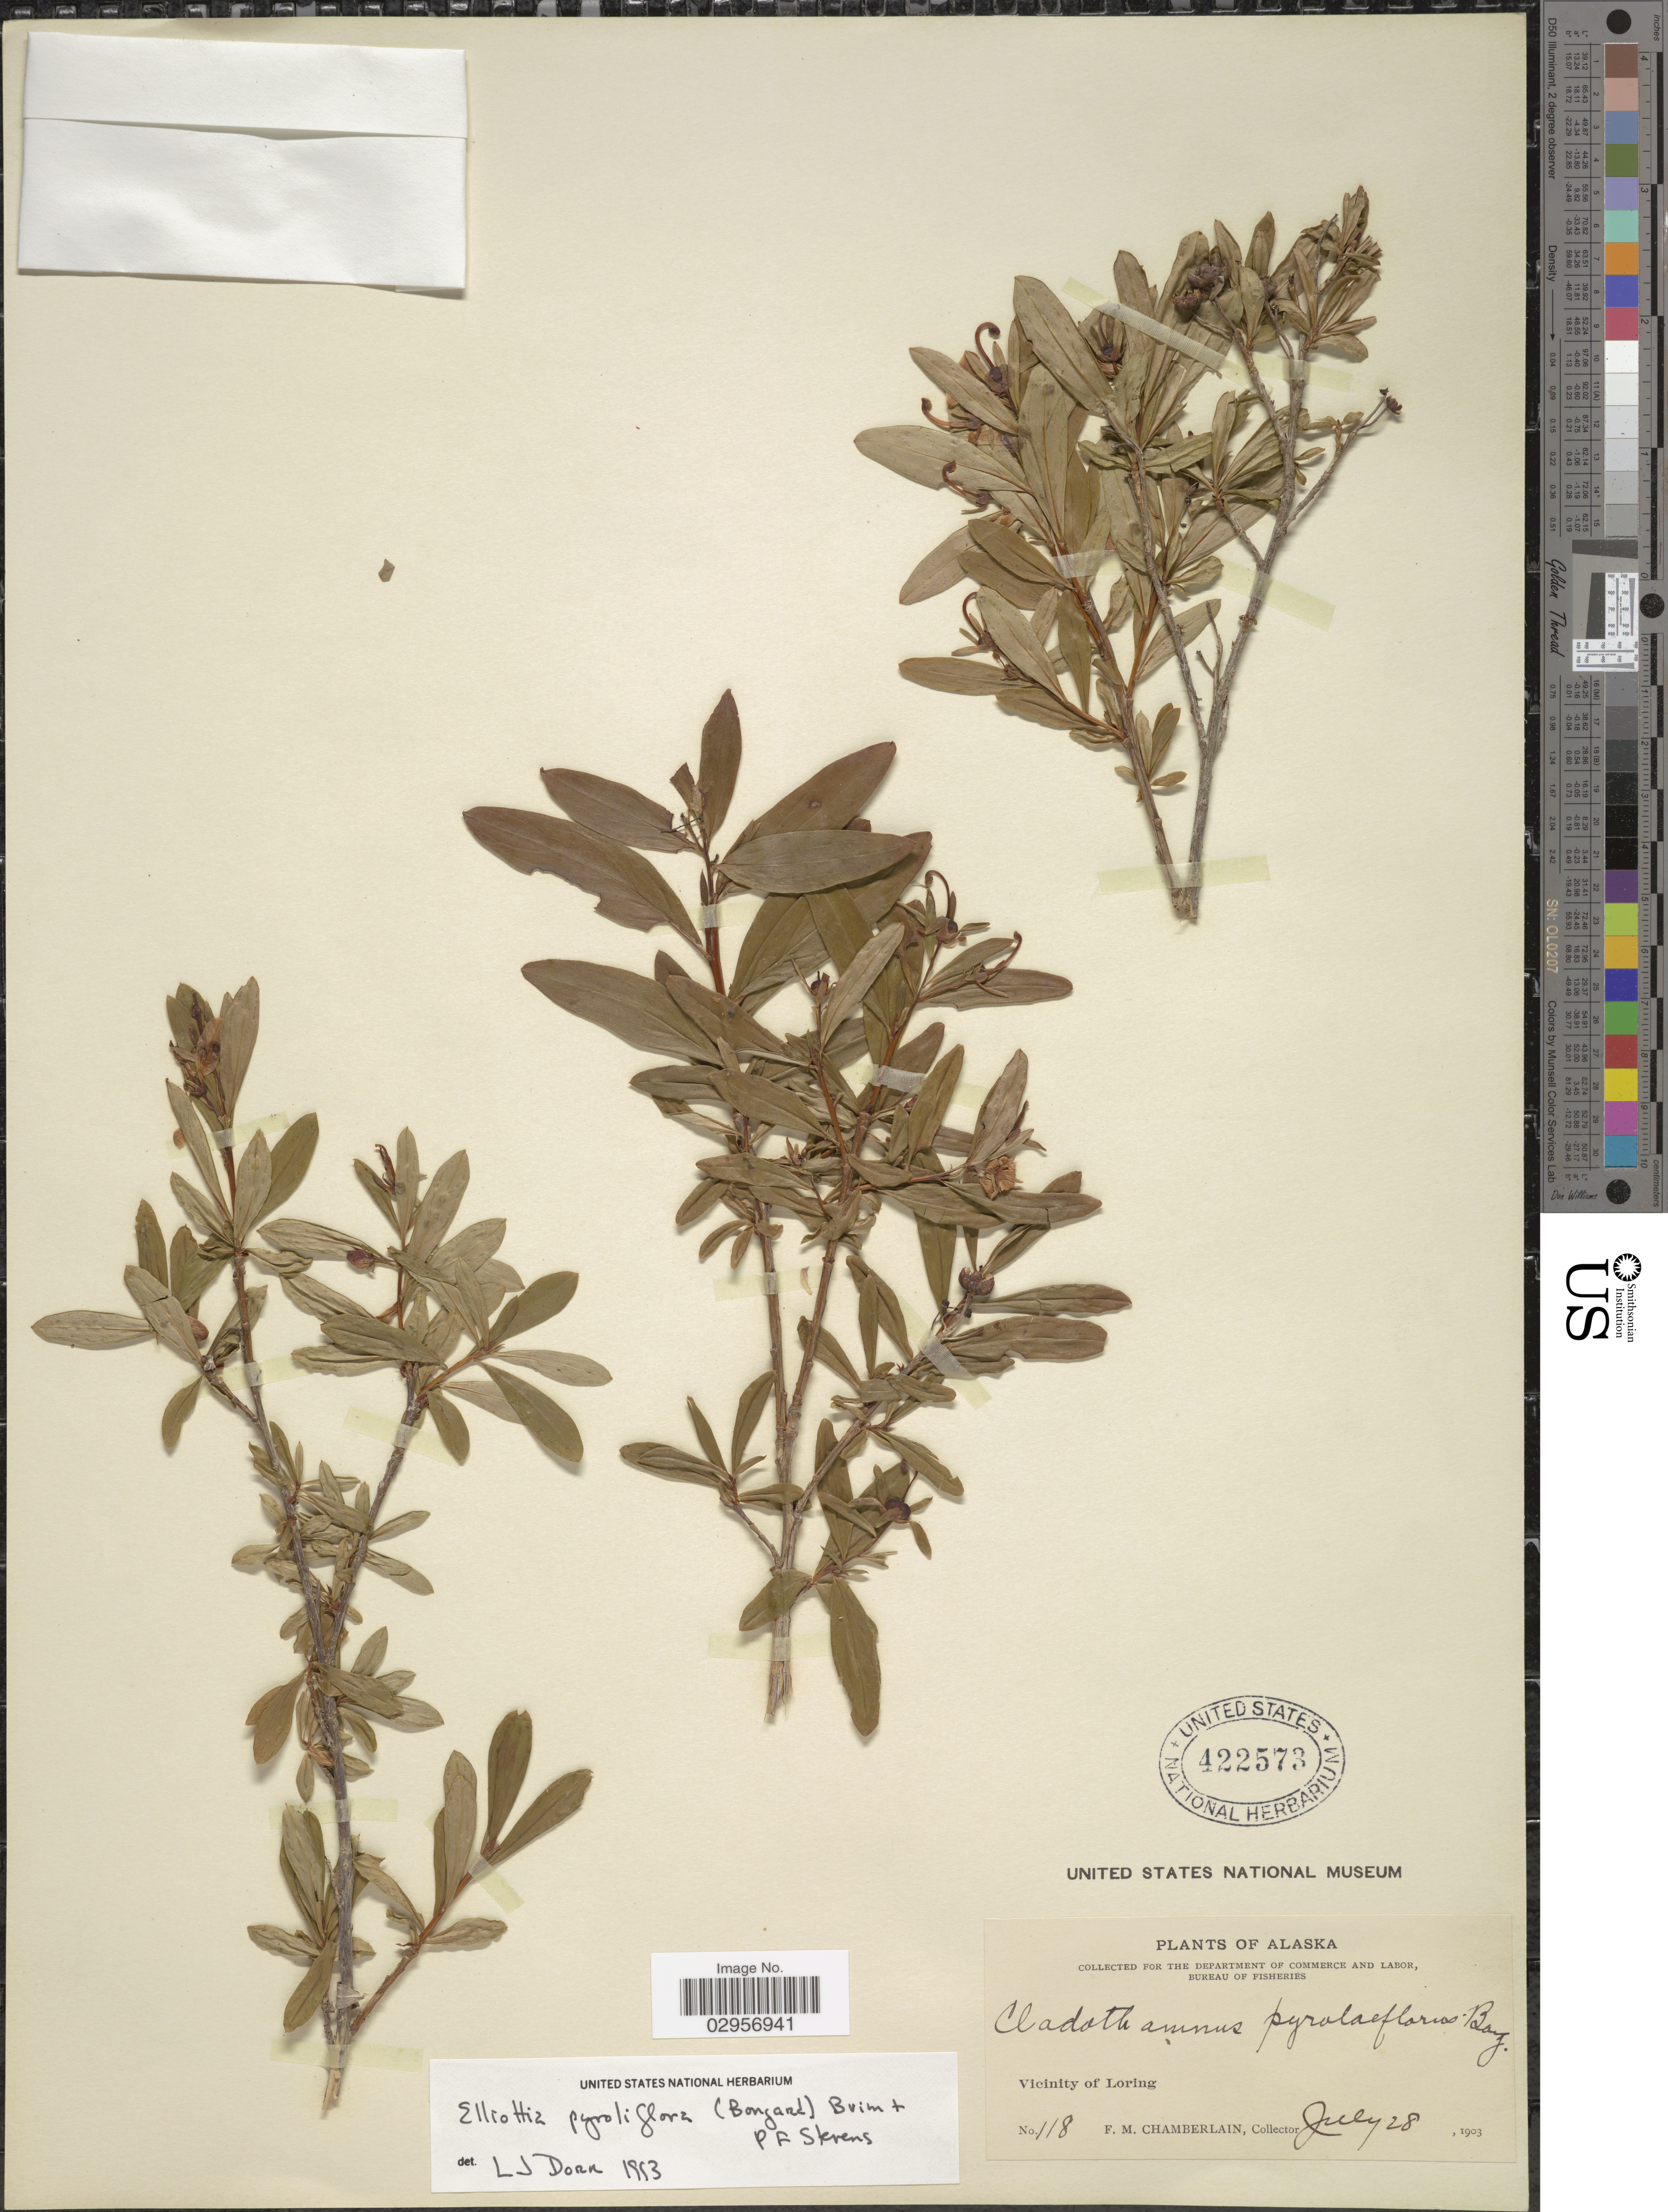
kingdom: Plantae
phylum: Tracheophyta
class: Magnoliopsida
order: Ericales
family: Ericaceae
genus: Elliottia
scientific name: Elliottia pyroliflora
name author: (Bong.) P.F. Stevens & Brim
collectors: F. Chamberlain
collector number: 118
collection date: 1903-07-28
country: United States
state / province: Alaska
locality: Vicinity of Loring.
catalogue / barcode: US 422573